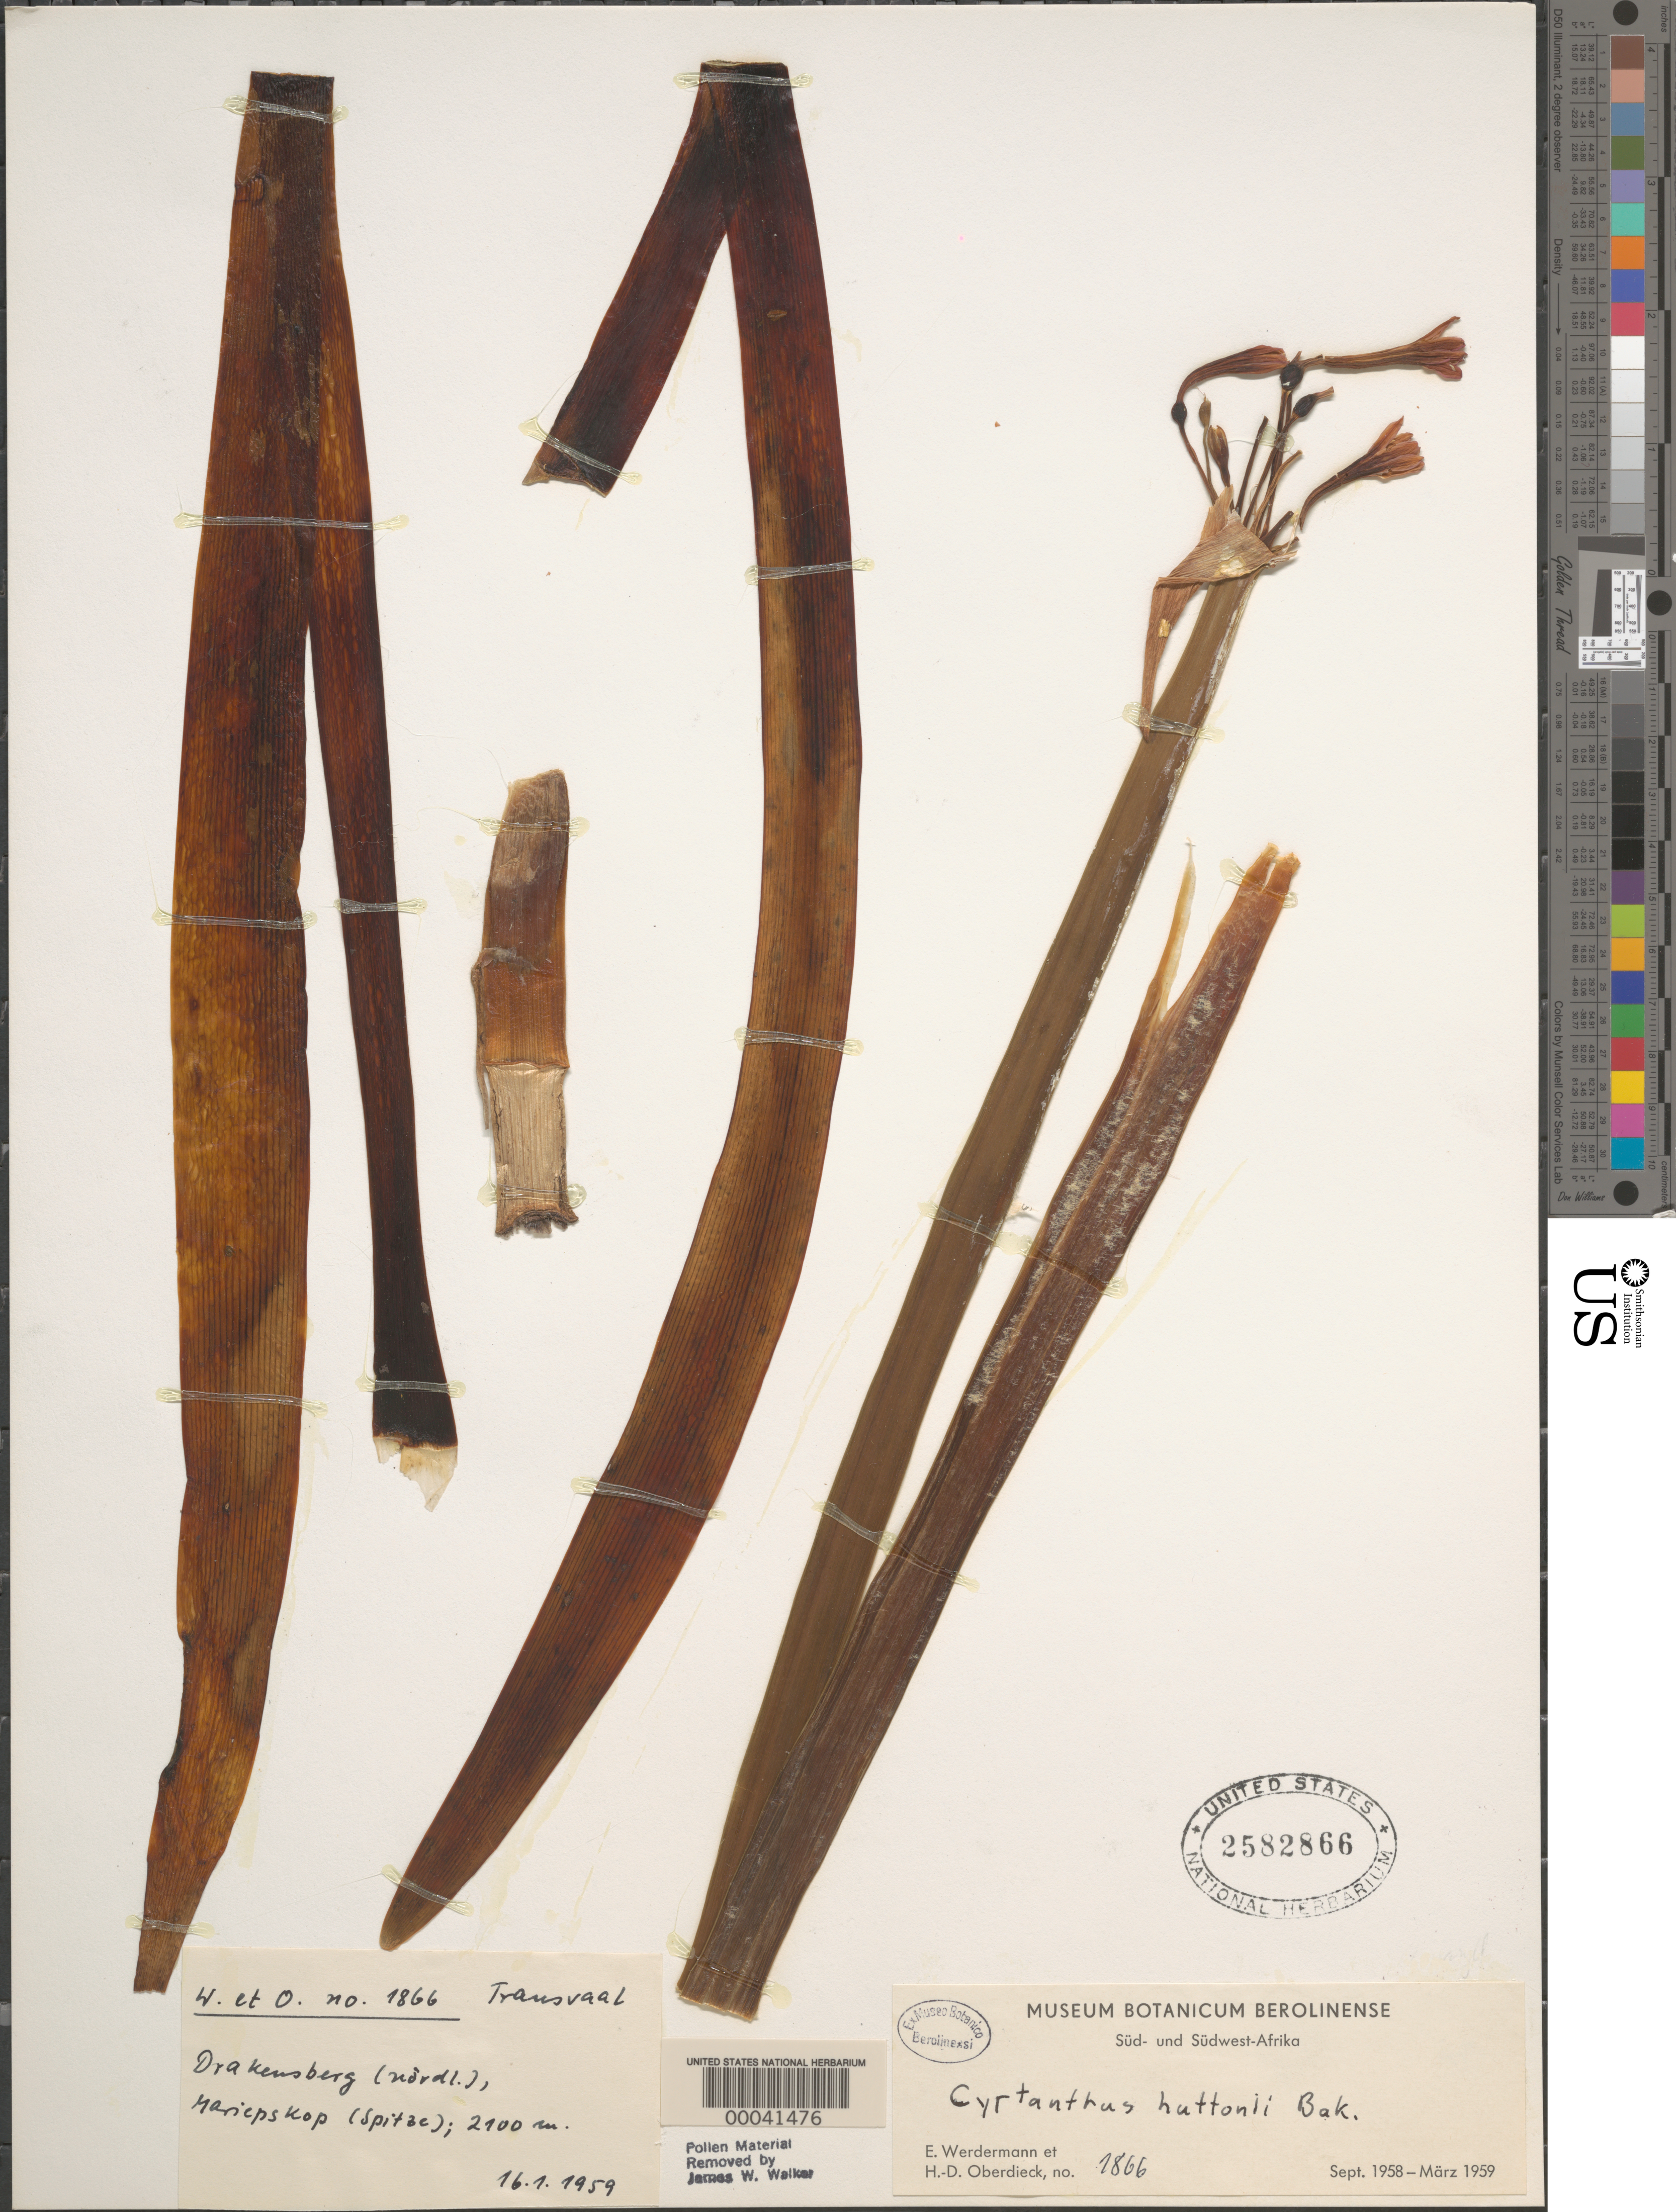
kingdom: Plantae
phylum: Tracheophyta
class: Liliopsida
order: Asparagales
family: Amaryllidaceae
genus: Cyrtanthus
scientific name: Cyrtanthus huttonii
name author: Baker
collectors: E. Werdermann & H. Oberdieck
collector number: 1866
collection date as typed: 16 Jan 1959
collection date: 1959-01-16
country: South Africa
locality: Drakensburg, mariepskop (spitze). Transvaal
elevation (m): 2100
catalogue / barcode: US 2582866